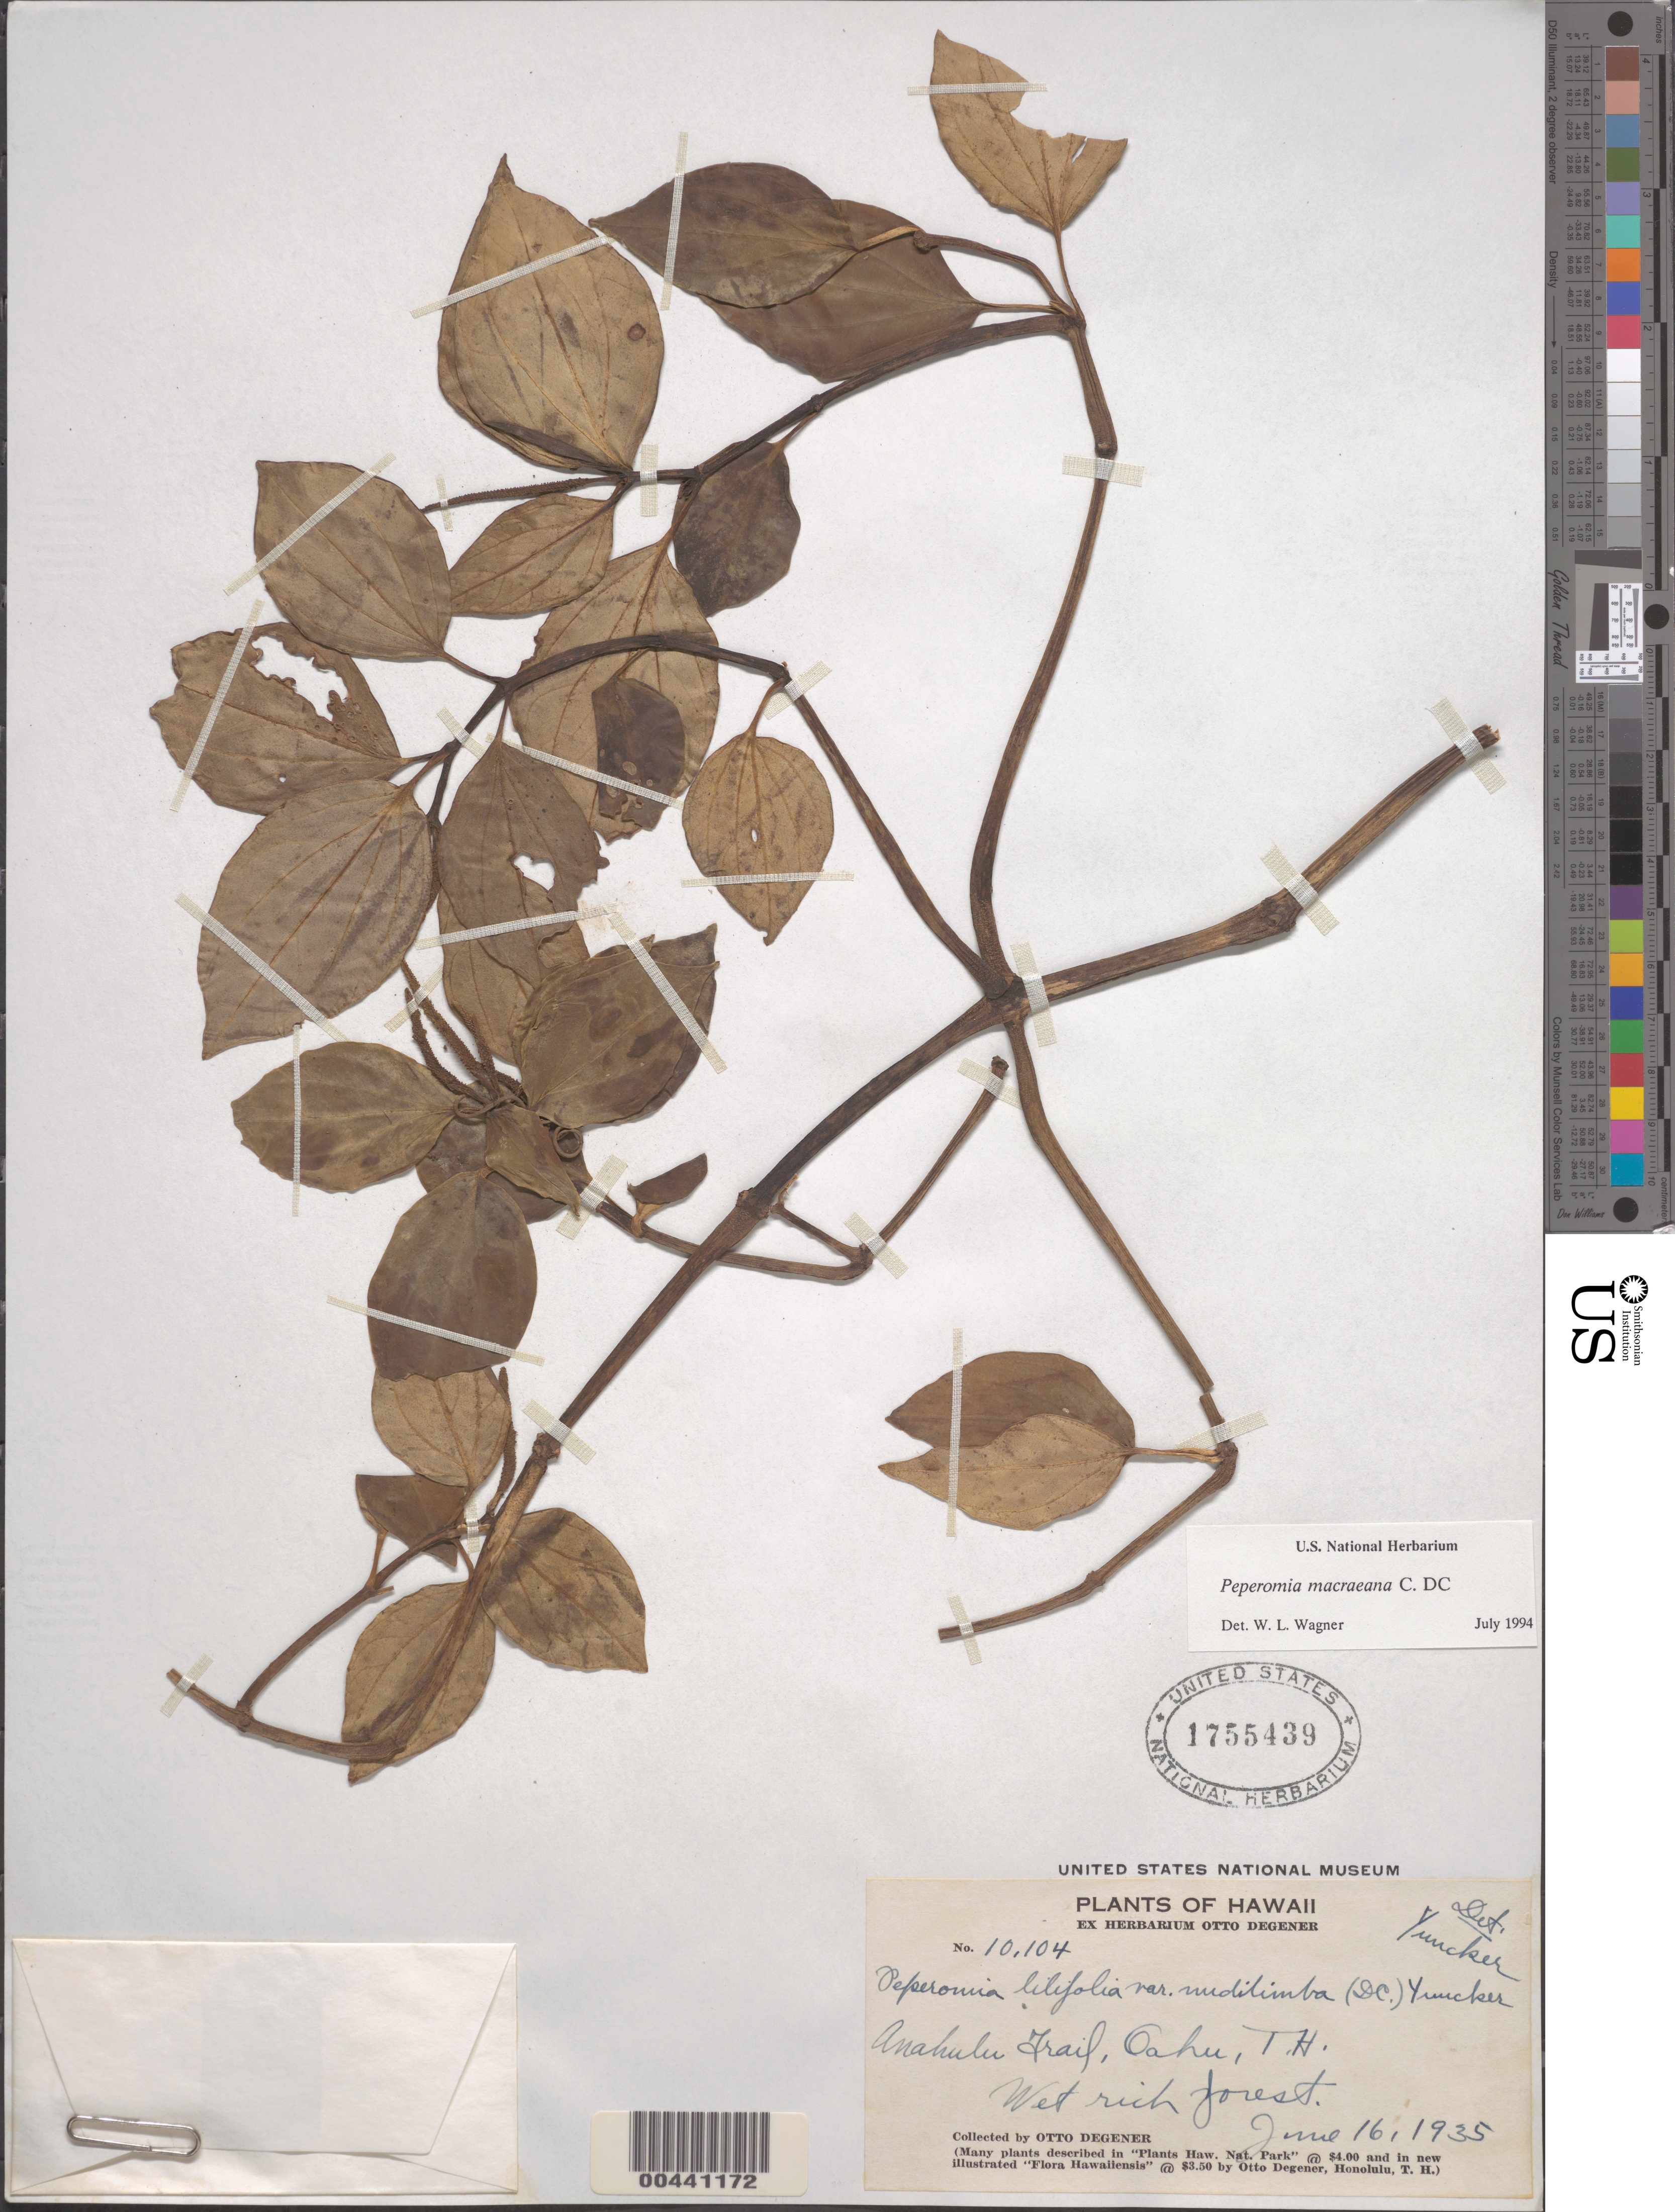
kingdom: Plantae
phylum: Tracheophyta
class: Magnoliopsida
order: Piperales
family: Piperaceae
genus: Peperomia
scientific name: Peperomia macraeana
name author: C. DC.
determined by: Wagner, W. L., (BOT), Smithsonian Institution - National Museum of Natural History (UNITED STATES)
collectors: O. Degener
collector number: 10104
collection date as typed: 16 Jun 1935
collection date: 1935-06-16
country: United States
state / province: Hawaii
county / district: Honolulu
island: Oahu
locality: Anahulu Trail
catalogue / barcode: US 1755439